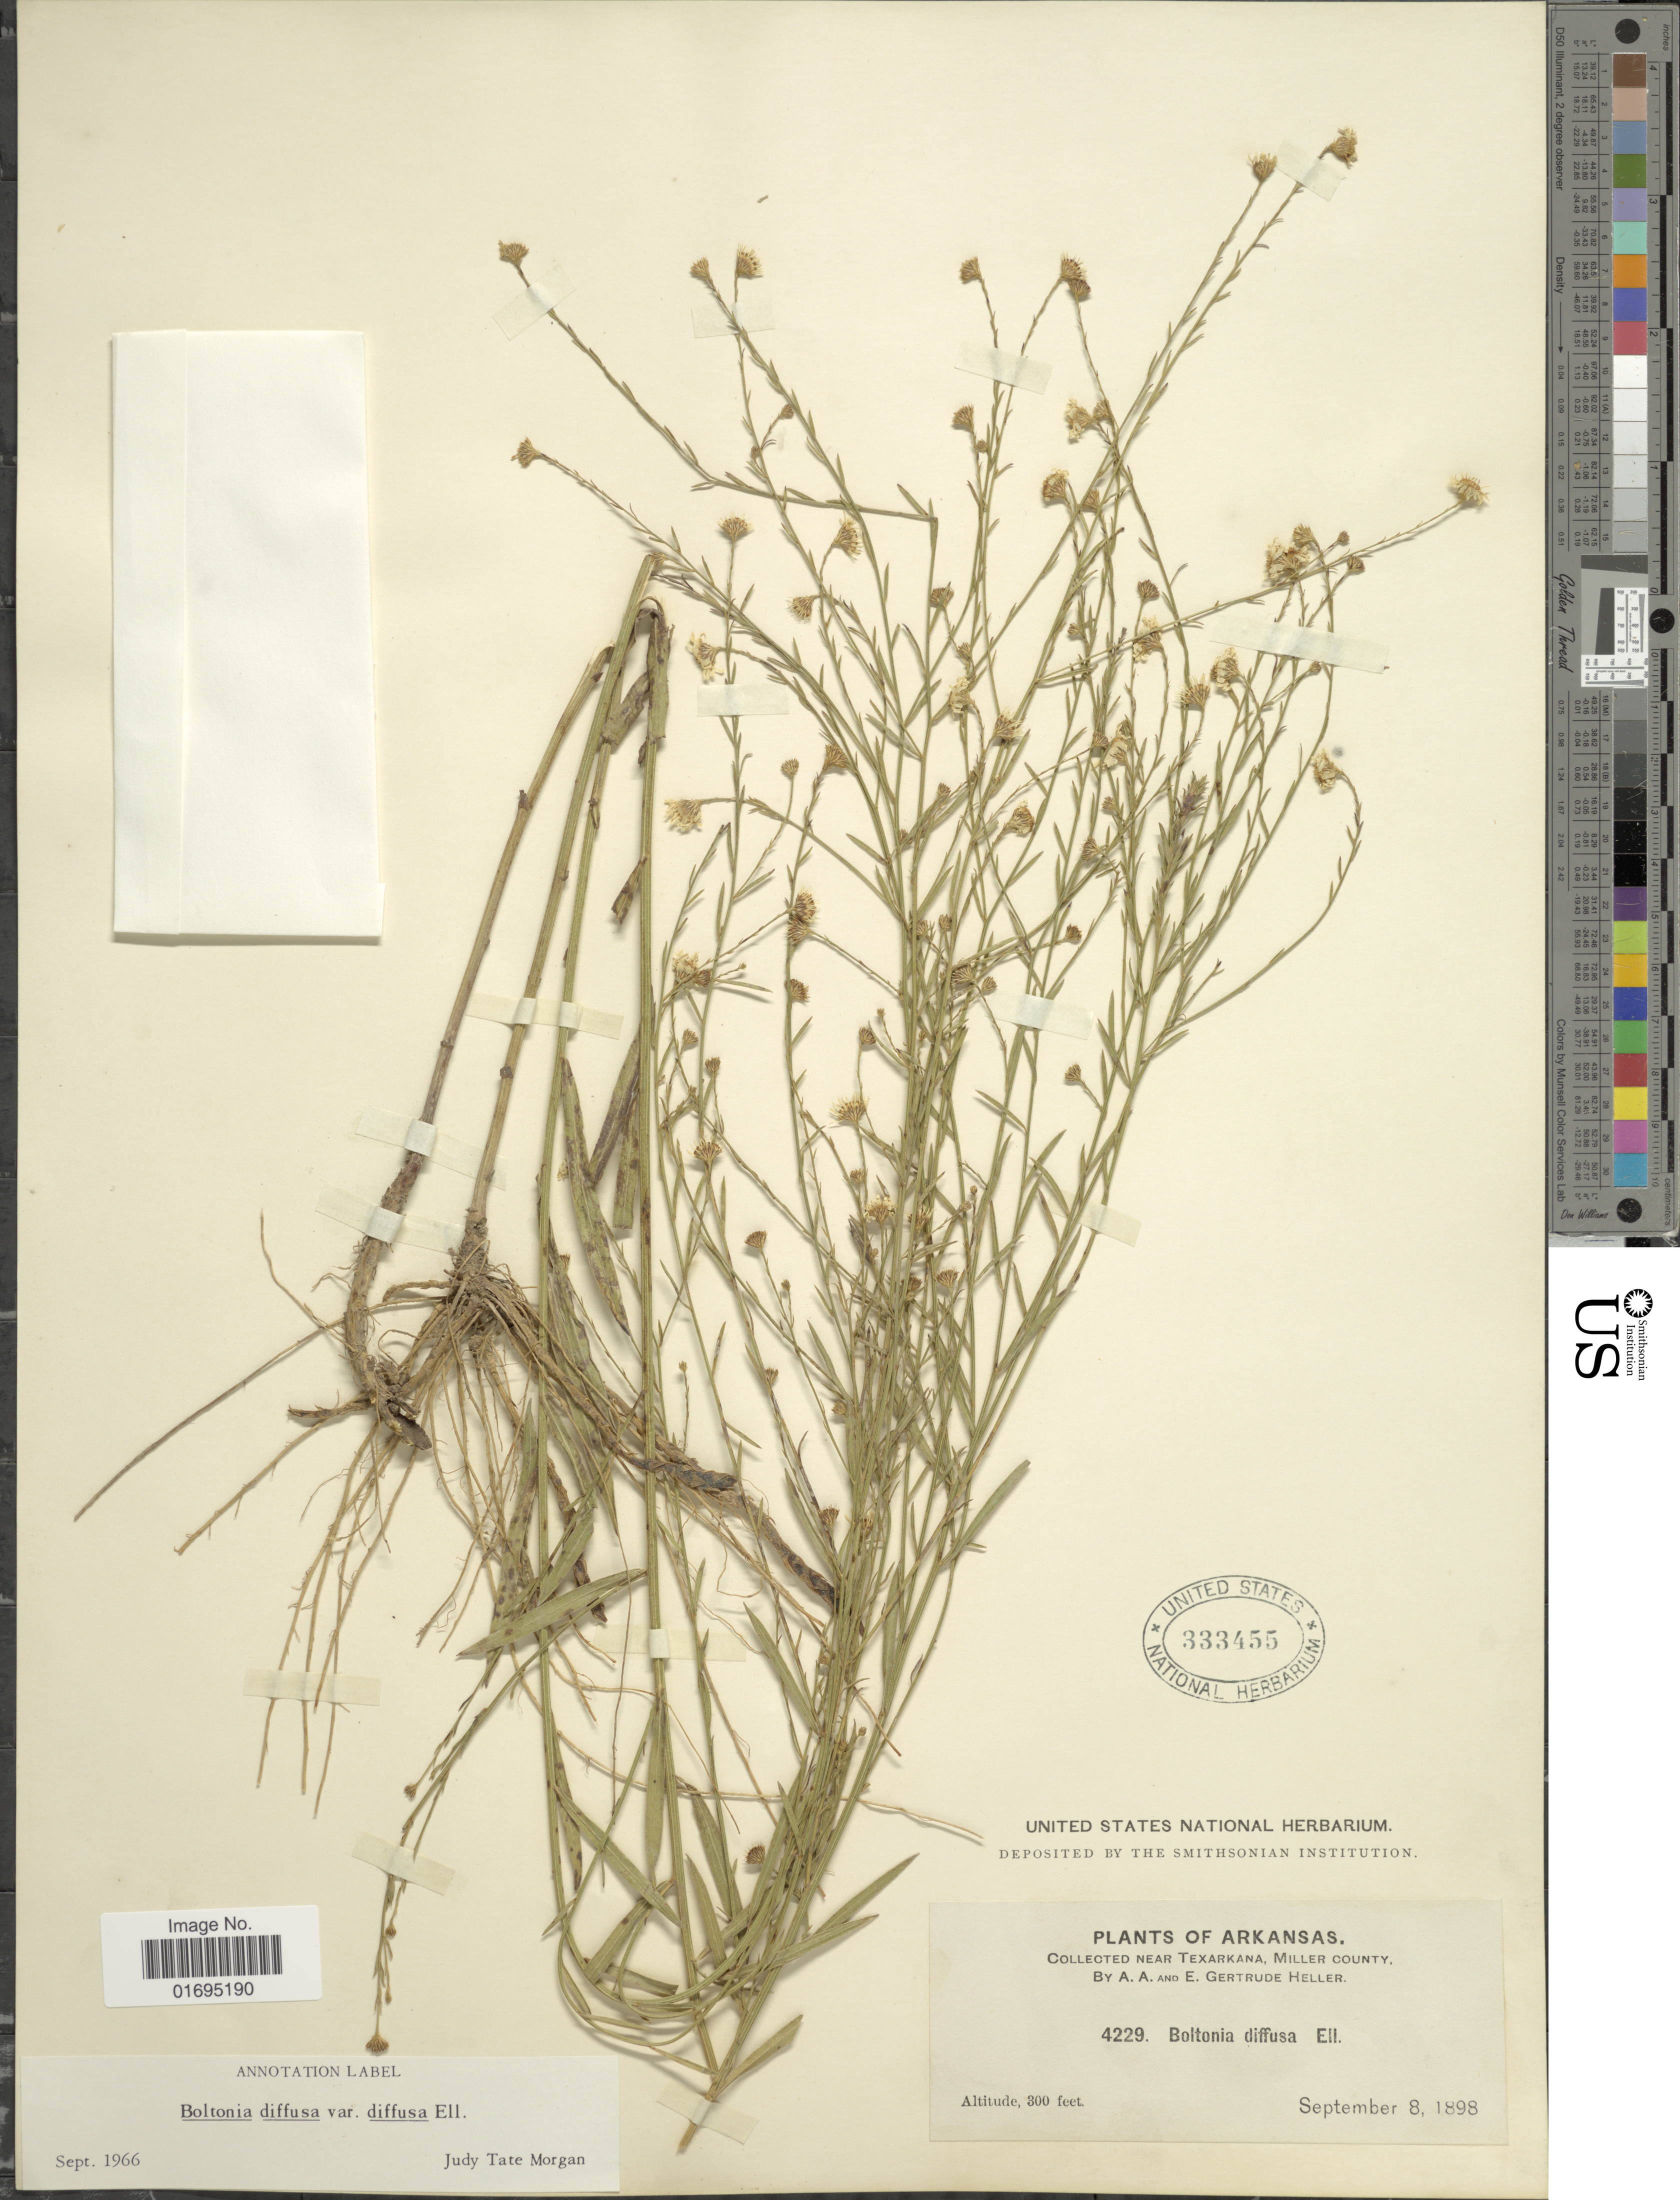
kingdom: Plantae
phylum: Tracheophyta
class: Magnoliopsida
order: Asterales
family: Asteraceae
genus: Boltonia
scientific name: Boltonia diffusa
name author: Elliott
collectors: A. A. Heller & E. G. Heller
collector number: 4229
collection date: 1898-09-08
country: United States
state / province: Arkansas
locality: Near Texarkana, Miller County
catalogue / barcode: US 333455